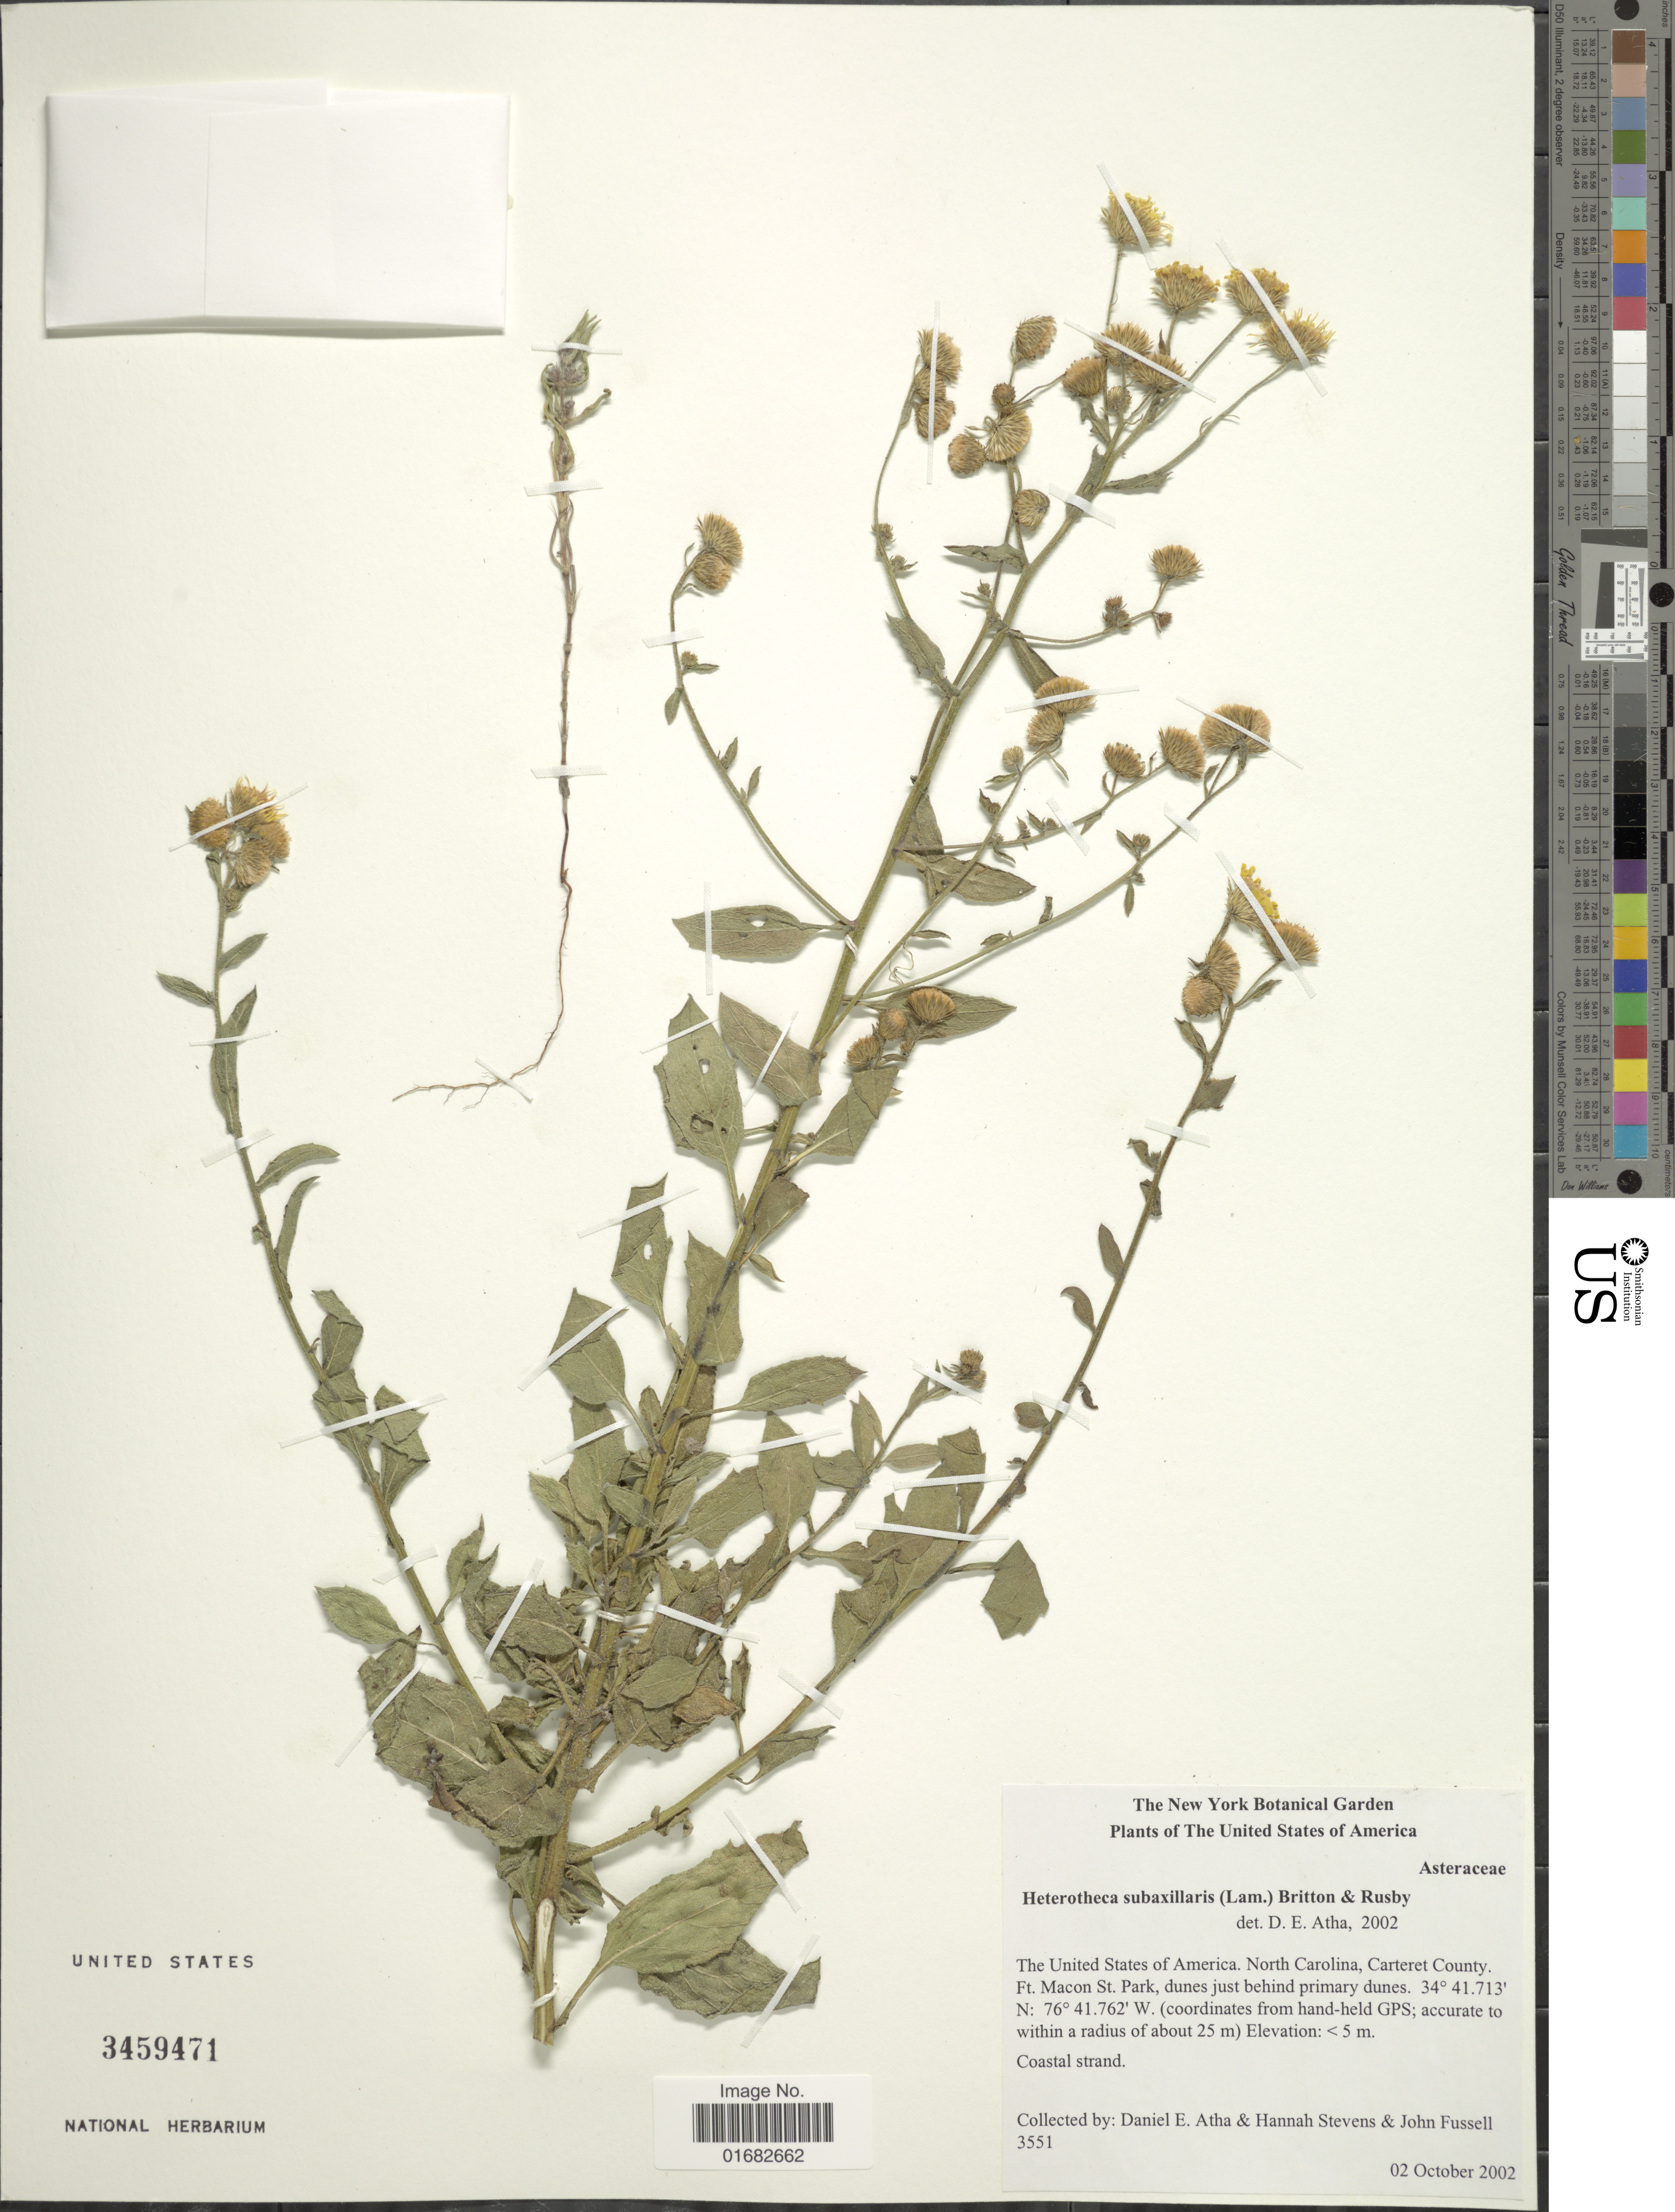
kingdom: Plantae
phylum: Tracheophyta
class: Magnoliopsida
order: Asterales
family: Asteraceae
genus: Heterotheca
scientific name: Heterotheca subaxillaris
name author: (Lam.) Britton & Rusby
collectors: D. Atha, H. Stevens & J. Fussell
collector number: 3551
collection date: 2002-10-02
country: United States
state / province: North Carolina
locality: Carteret County. Ft. Macon St. Park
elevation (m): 5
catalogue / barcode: US 3459471